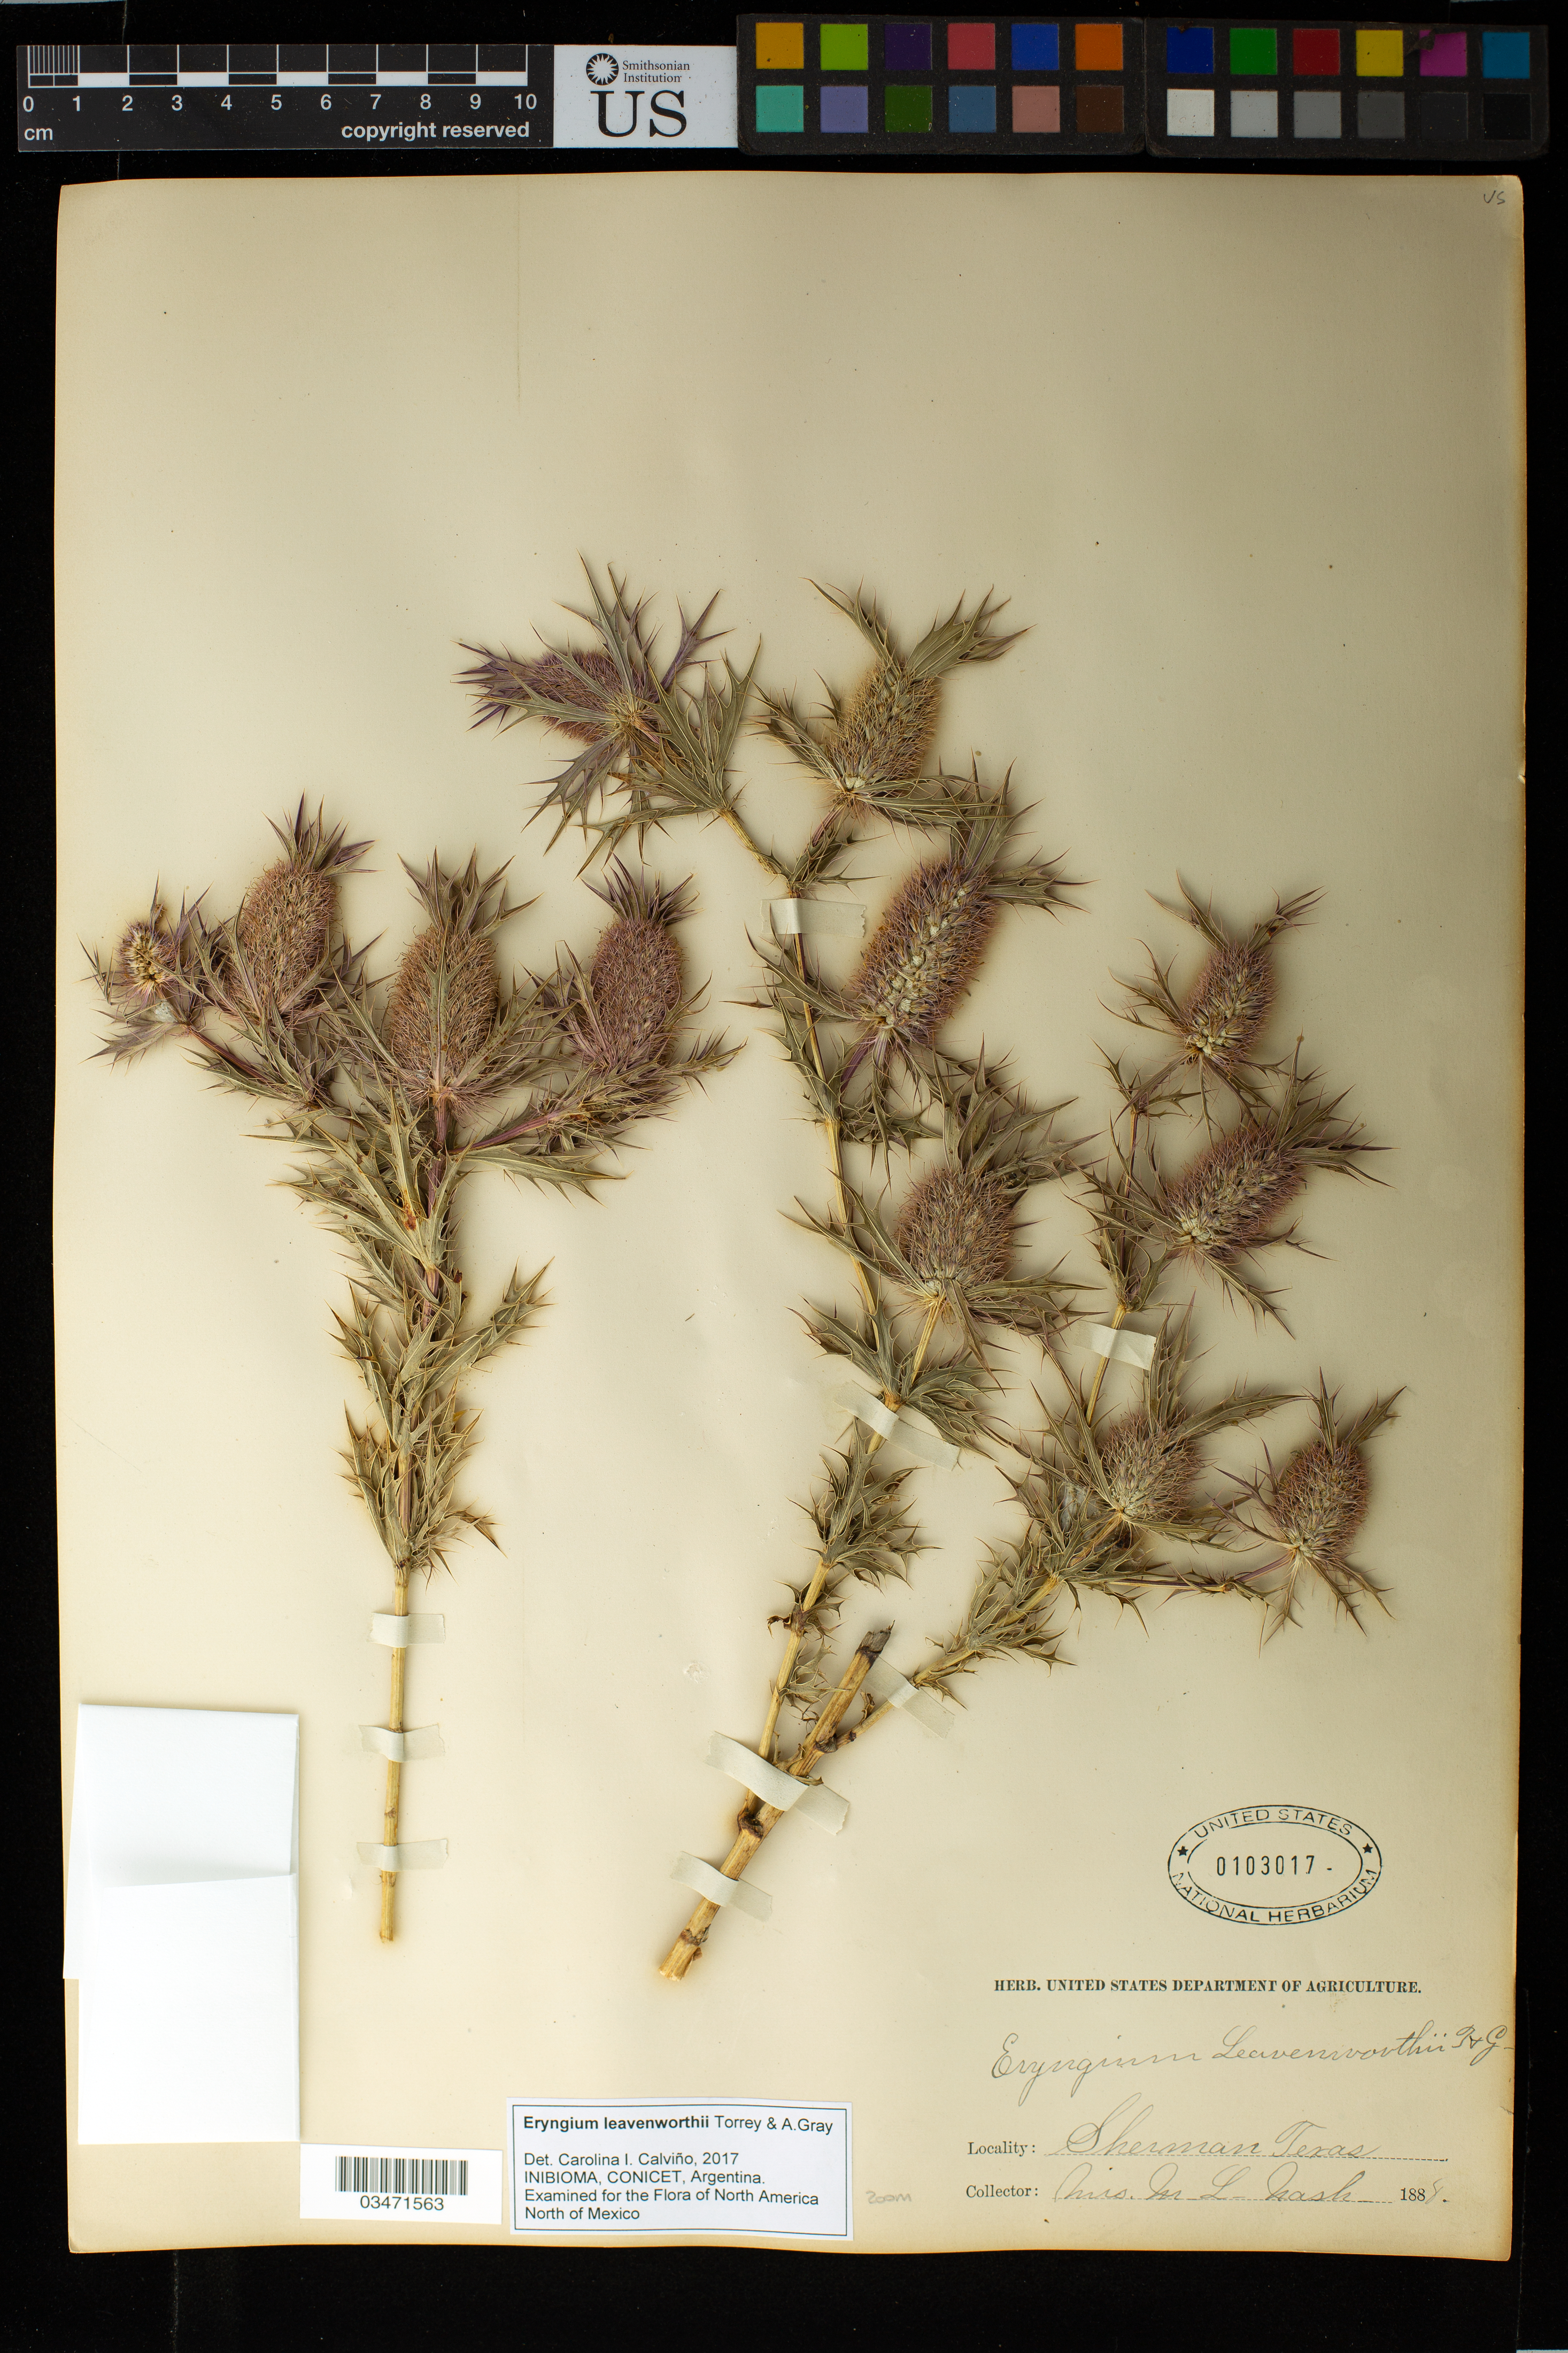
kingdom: Plantae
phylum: Tracheophyta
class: Magnoliopsida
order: Apiales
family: Apiaceae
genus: Eryngium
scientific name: Eryngium leavenworthii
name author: Torr. & A. Gray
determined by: Calviño, C. I.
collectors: M. L. Nash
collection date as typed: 1888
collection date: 1888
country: United States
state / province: Texas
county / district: Grayson County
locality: Sherman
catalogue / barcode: US 103017